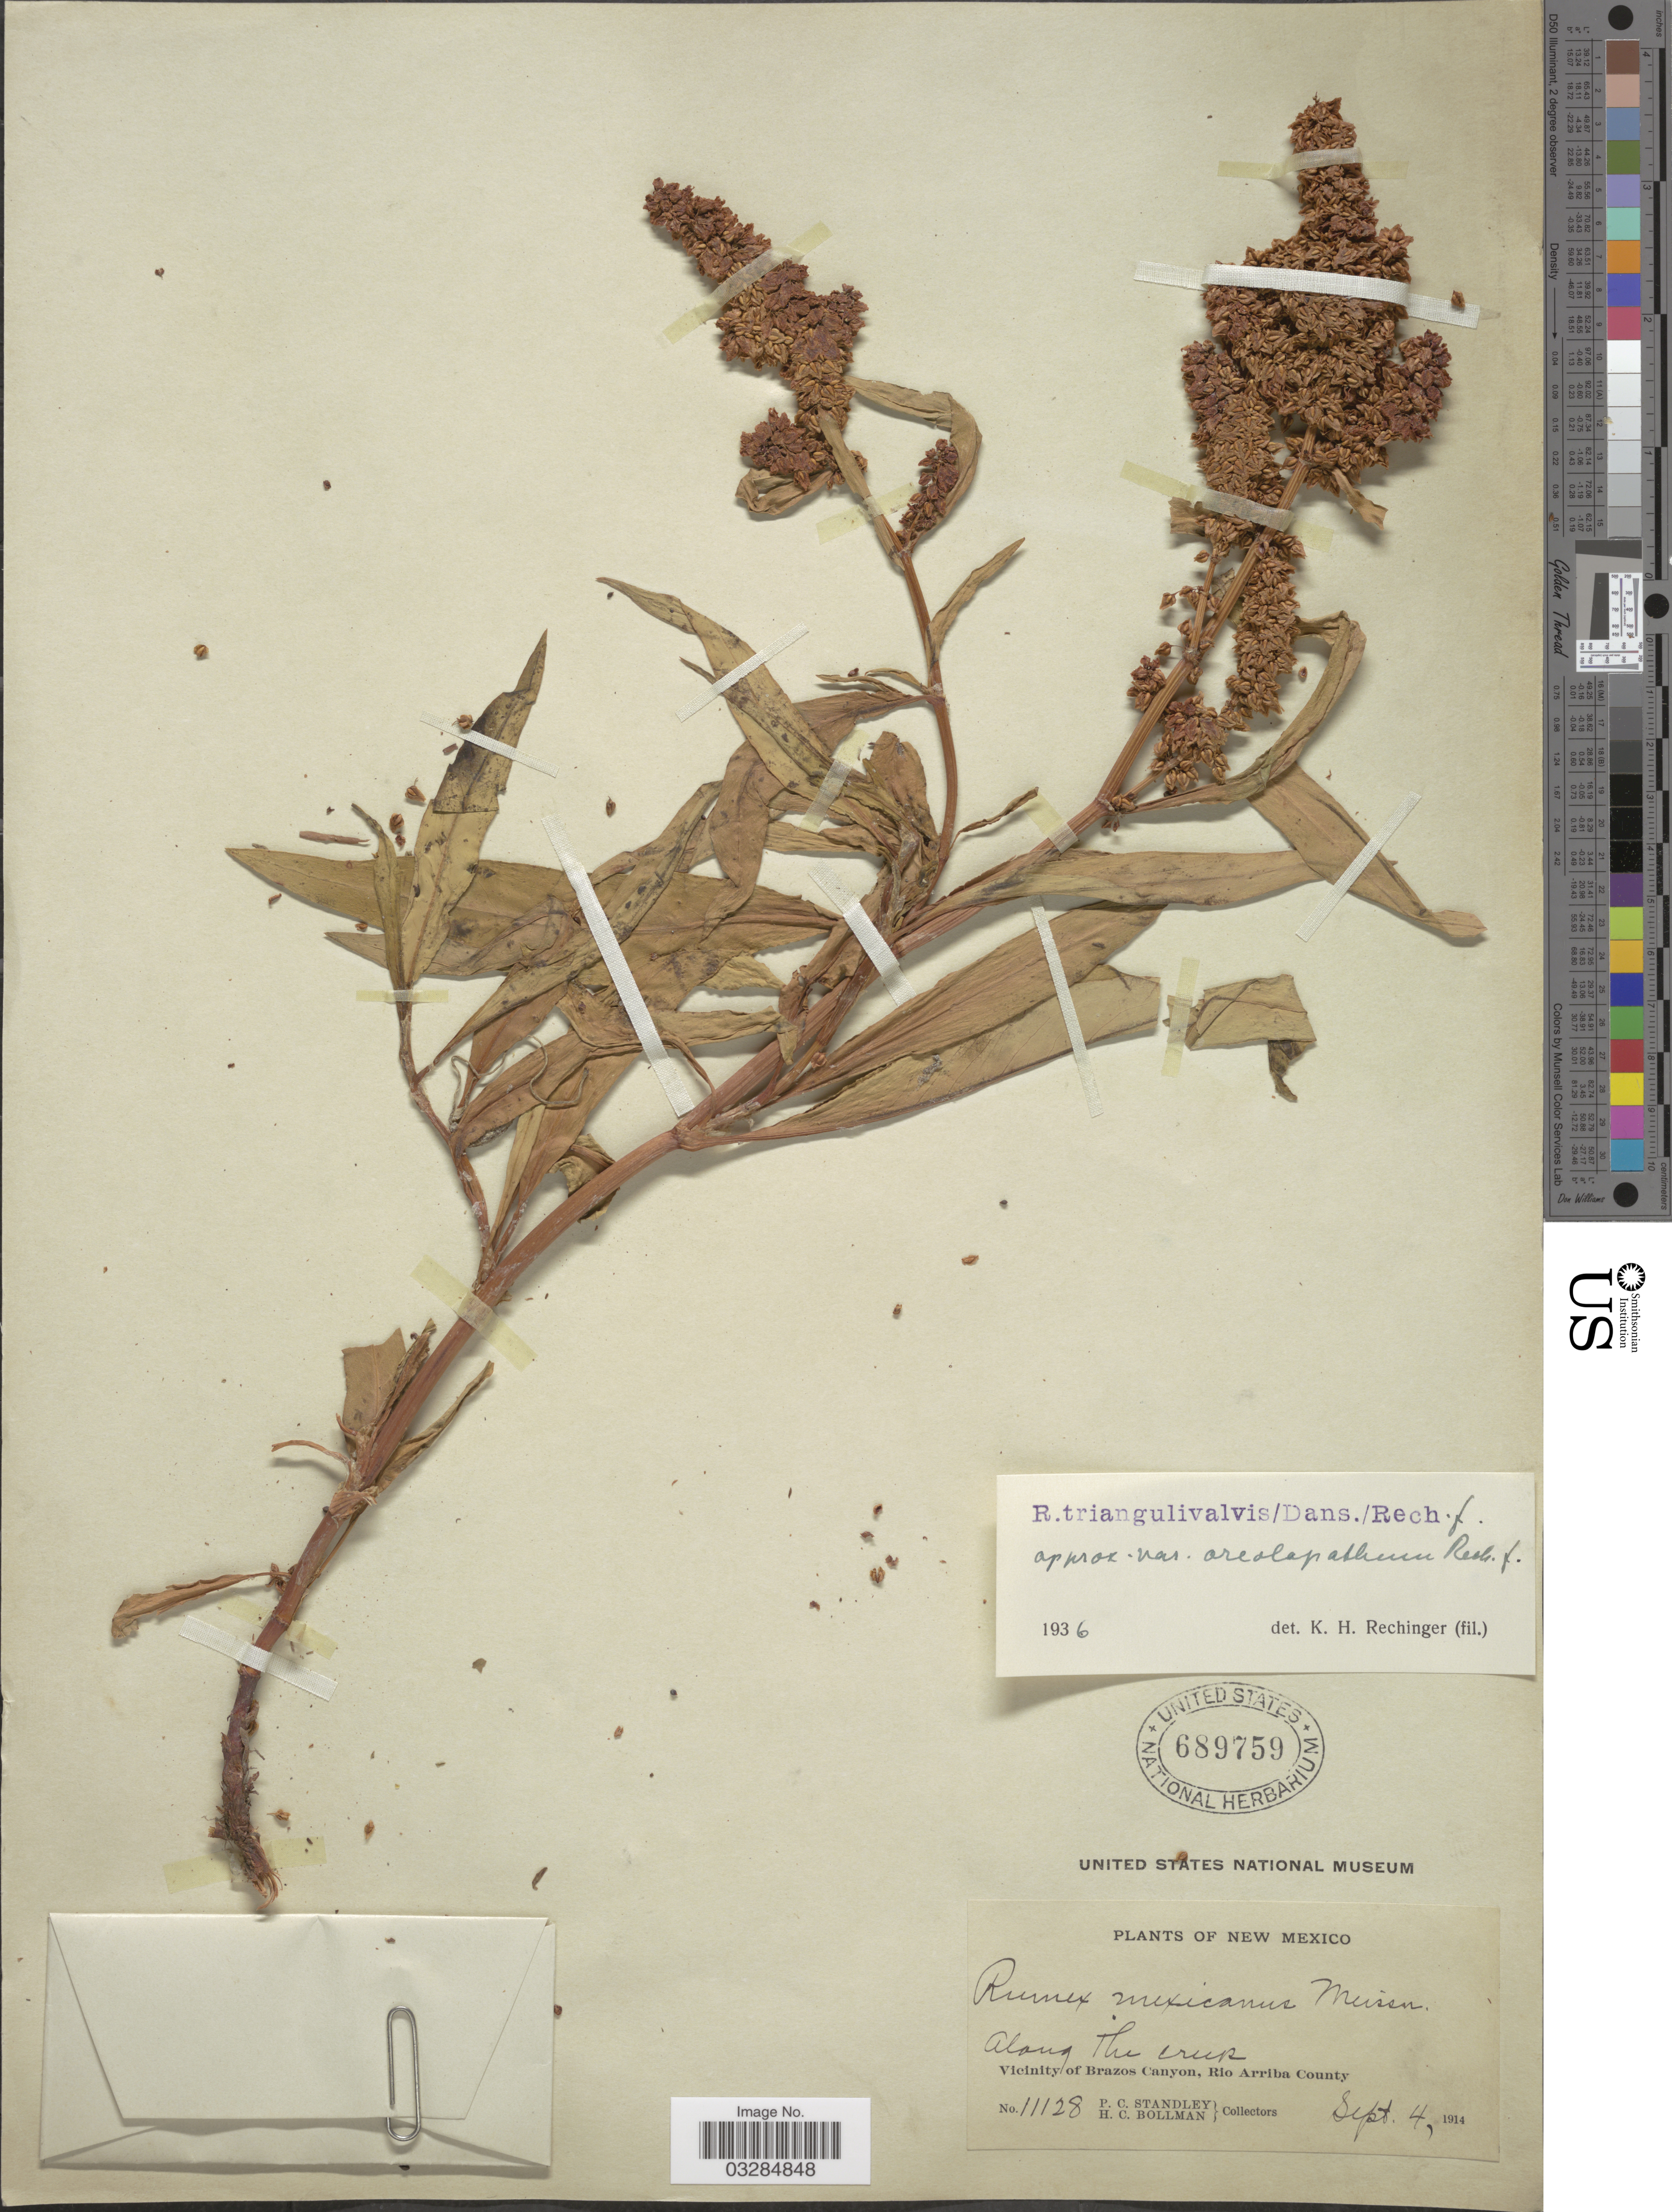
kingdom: Plantae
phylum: Tracheophyta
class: Magnoliopsida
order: Caryophyllales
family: Polygonaceae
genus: Rumex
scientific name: Rumex triangulivalvis var. oreolapathum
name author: Rech. f.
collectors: P. C. Standley & H. C. Bollman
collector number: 11128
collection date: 1914-09-04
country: United States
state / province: New Mexico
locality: Along the creek. Vicinity of Brazos Canyon, Rio Arriba County.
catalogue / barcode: US 689759